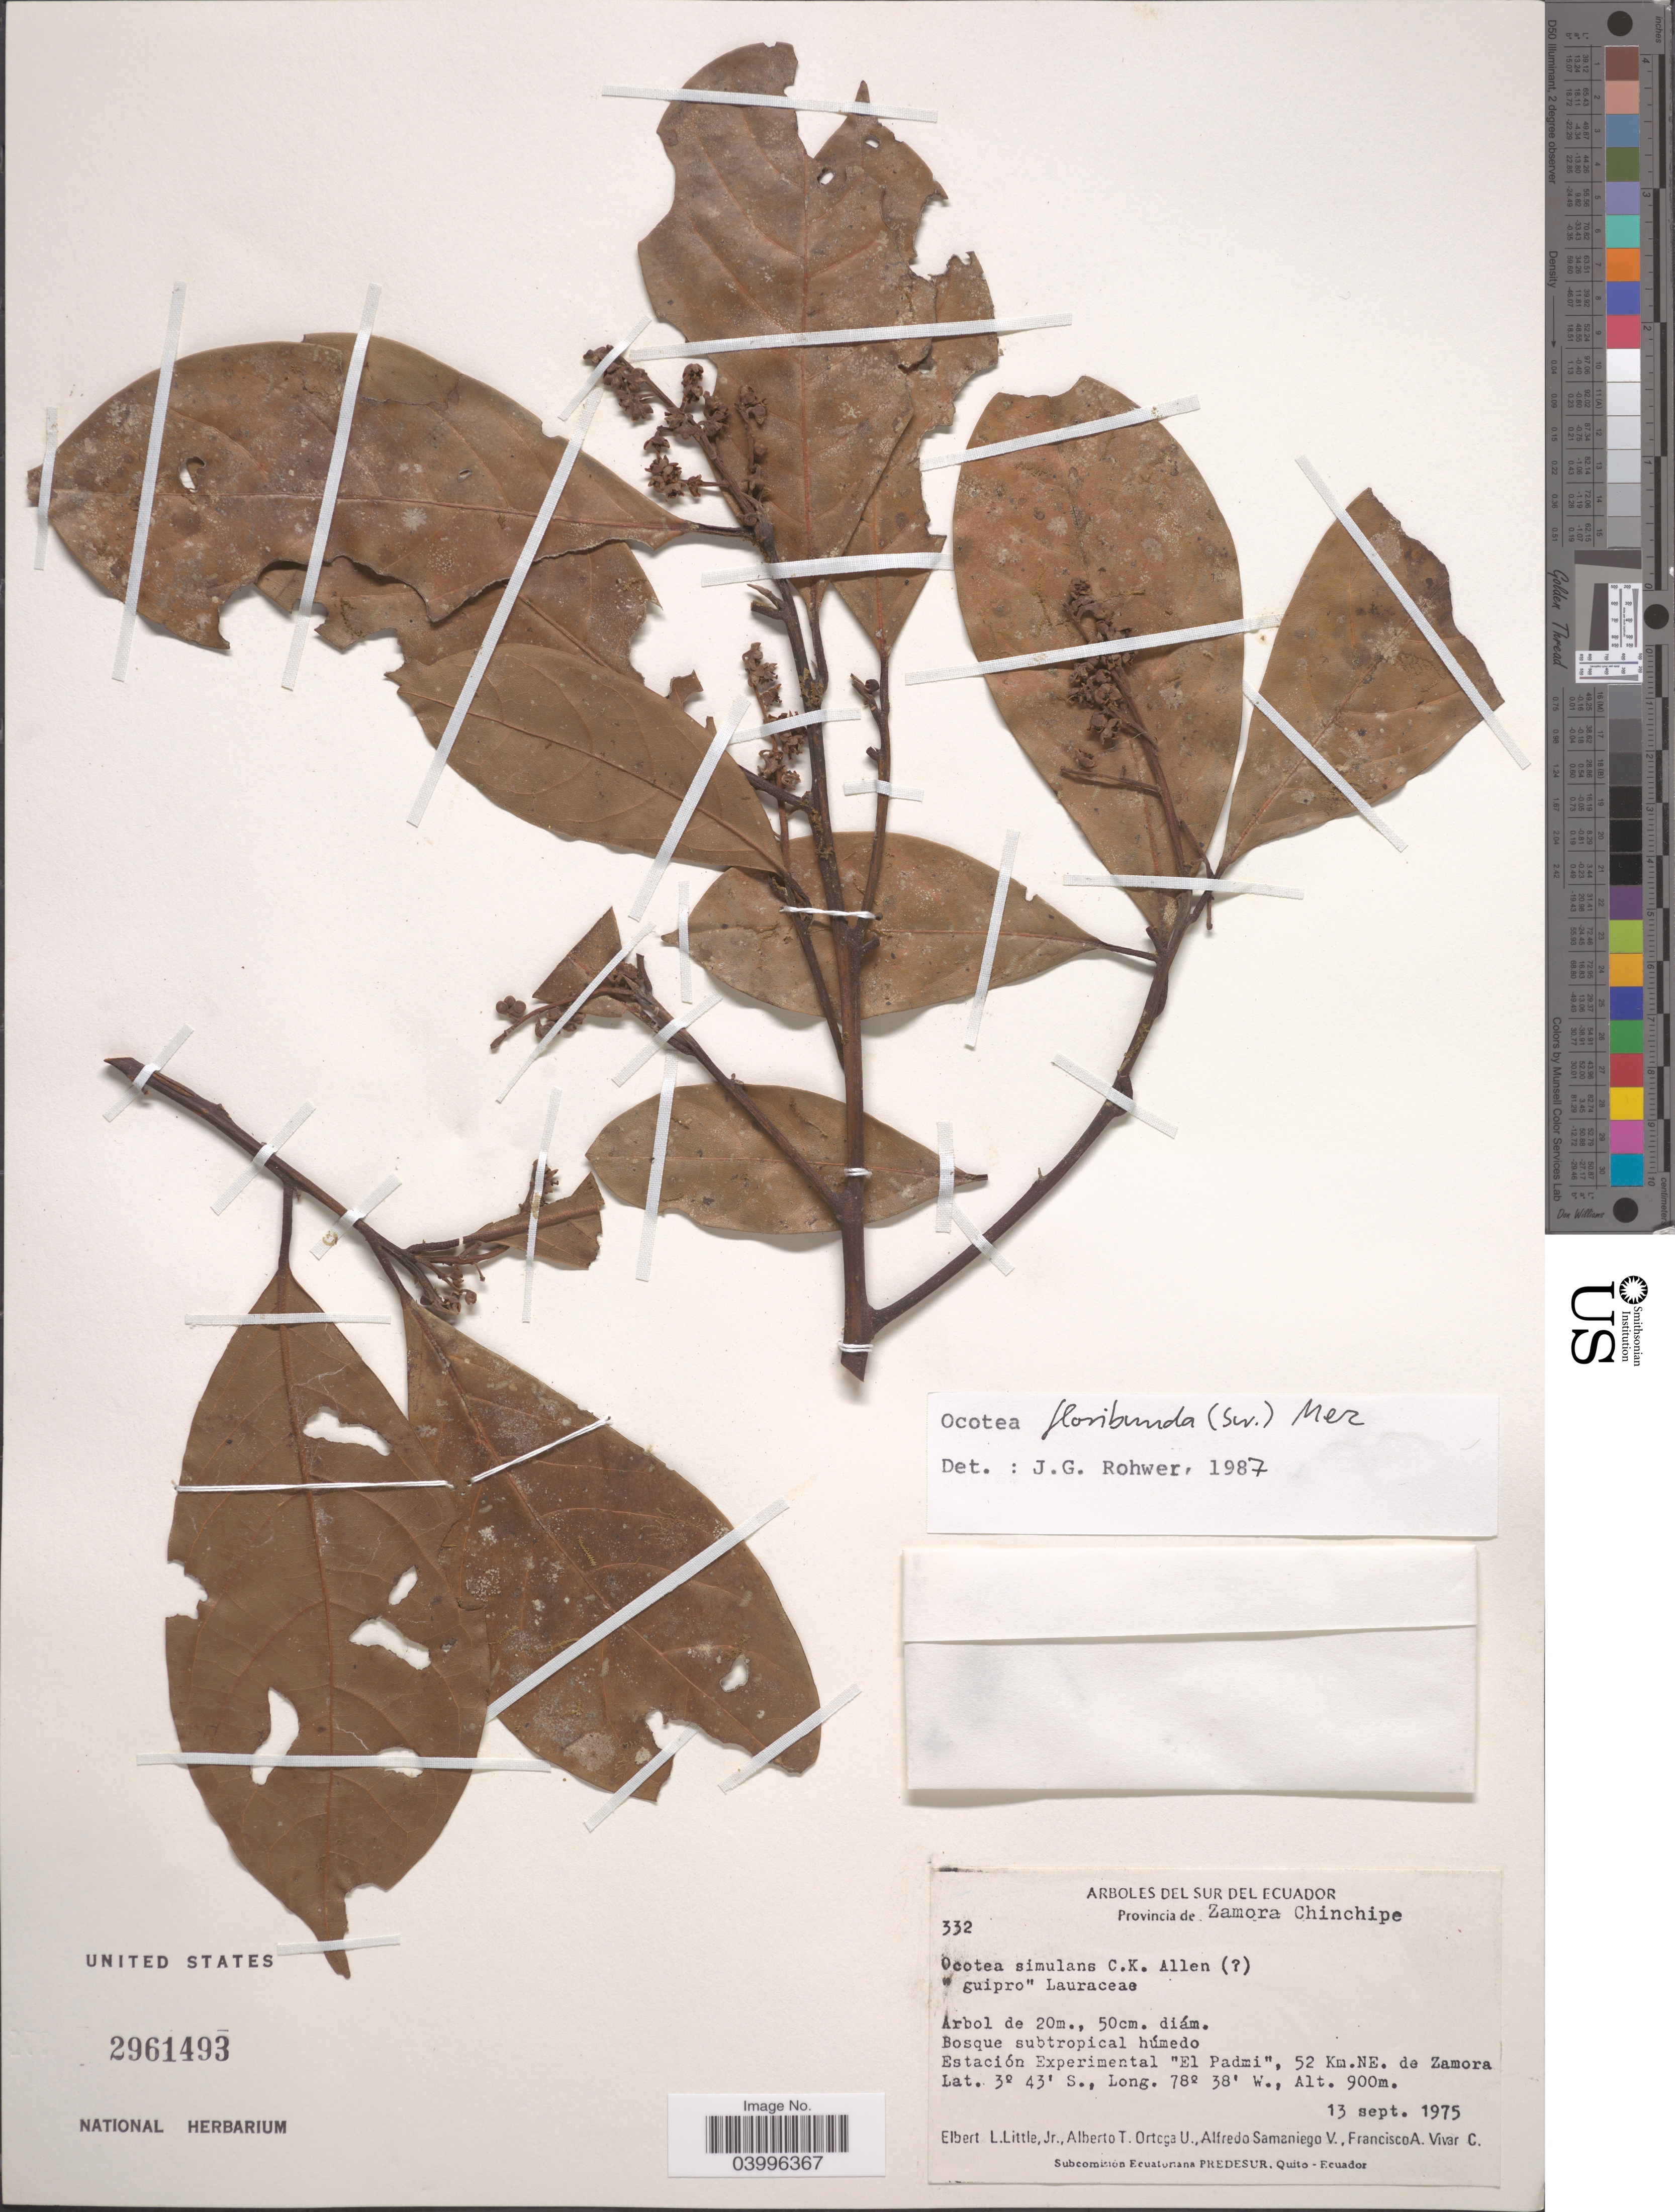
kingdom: Plantae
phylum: Tracheophyta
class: Magnoliopsida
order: Laurales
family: Lauraceae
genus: Ocotea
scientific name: Ocotea floribunda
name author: (Sw.) Mez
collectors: E. L. Little, A. T. Ortega U., A. Samaniego V. & F. A. Vivar C.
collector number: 332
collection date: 1975-09-13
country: Ecuador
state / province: Zamora-Chinchipe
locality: Estación Experimental "El Padmi", 52 Km. NE. de Zamora.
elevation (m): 900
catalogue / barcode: US 2961493